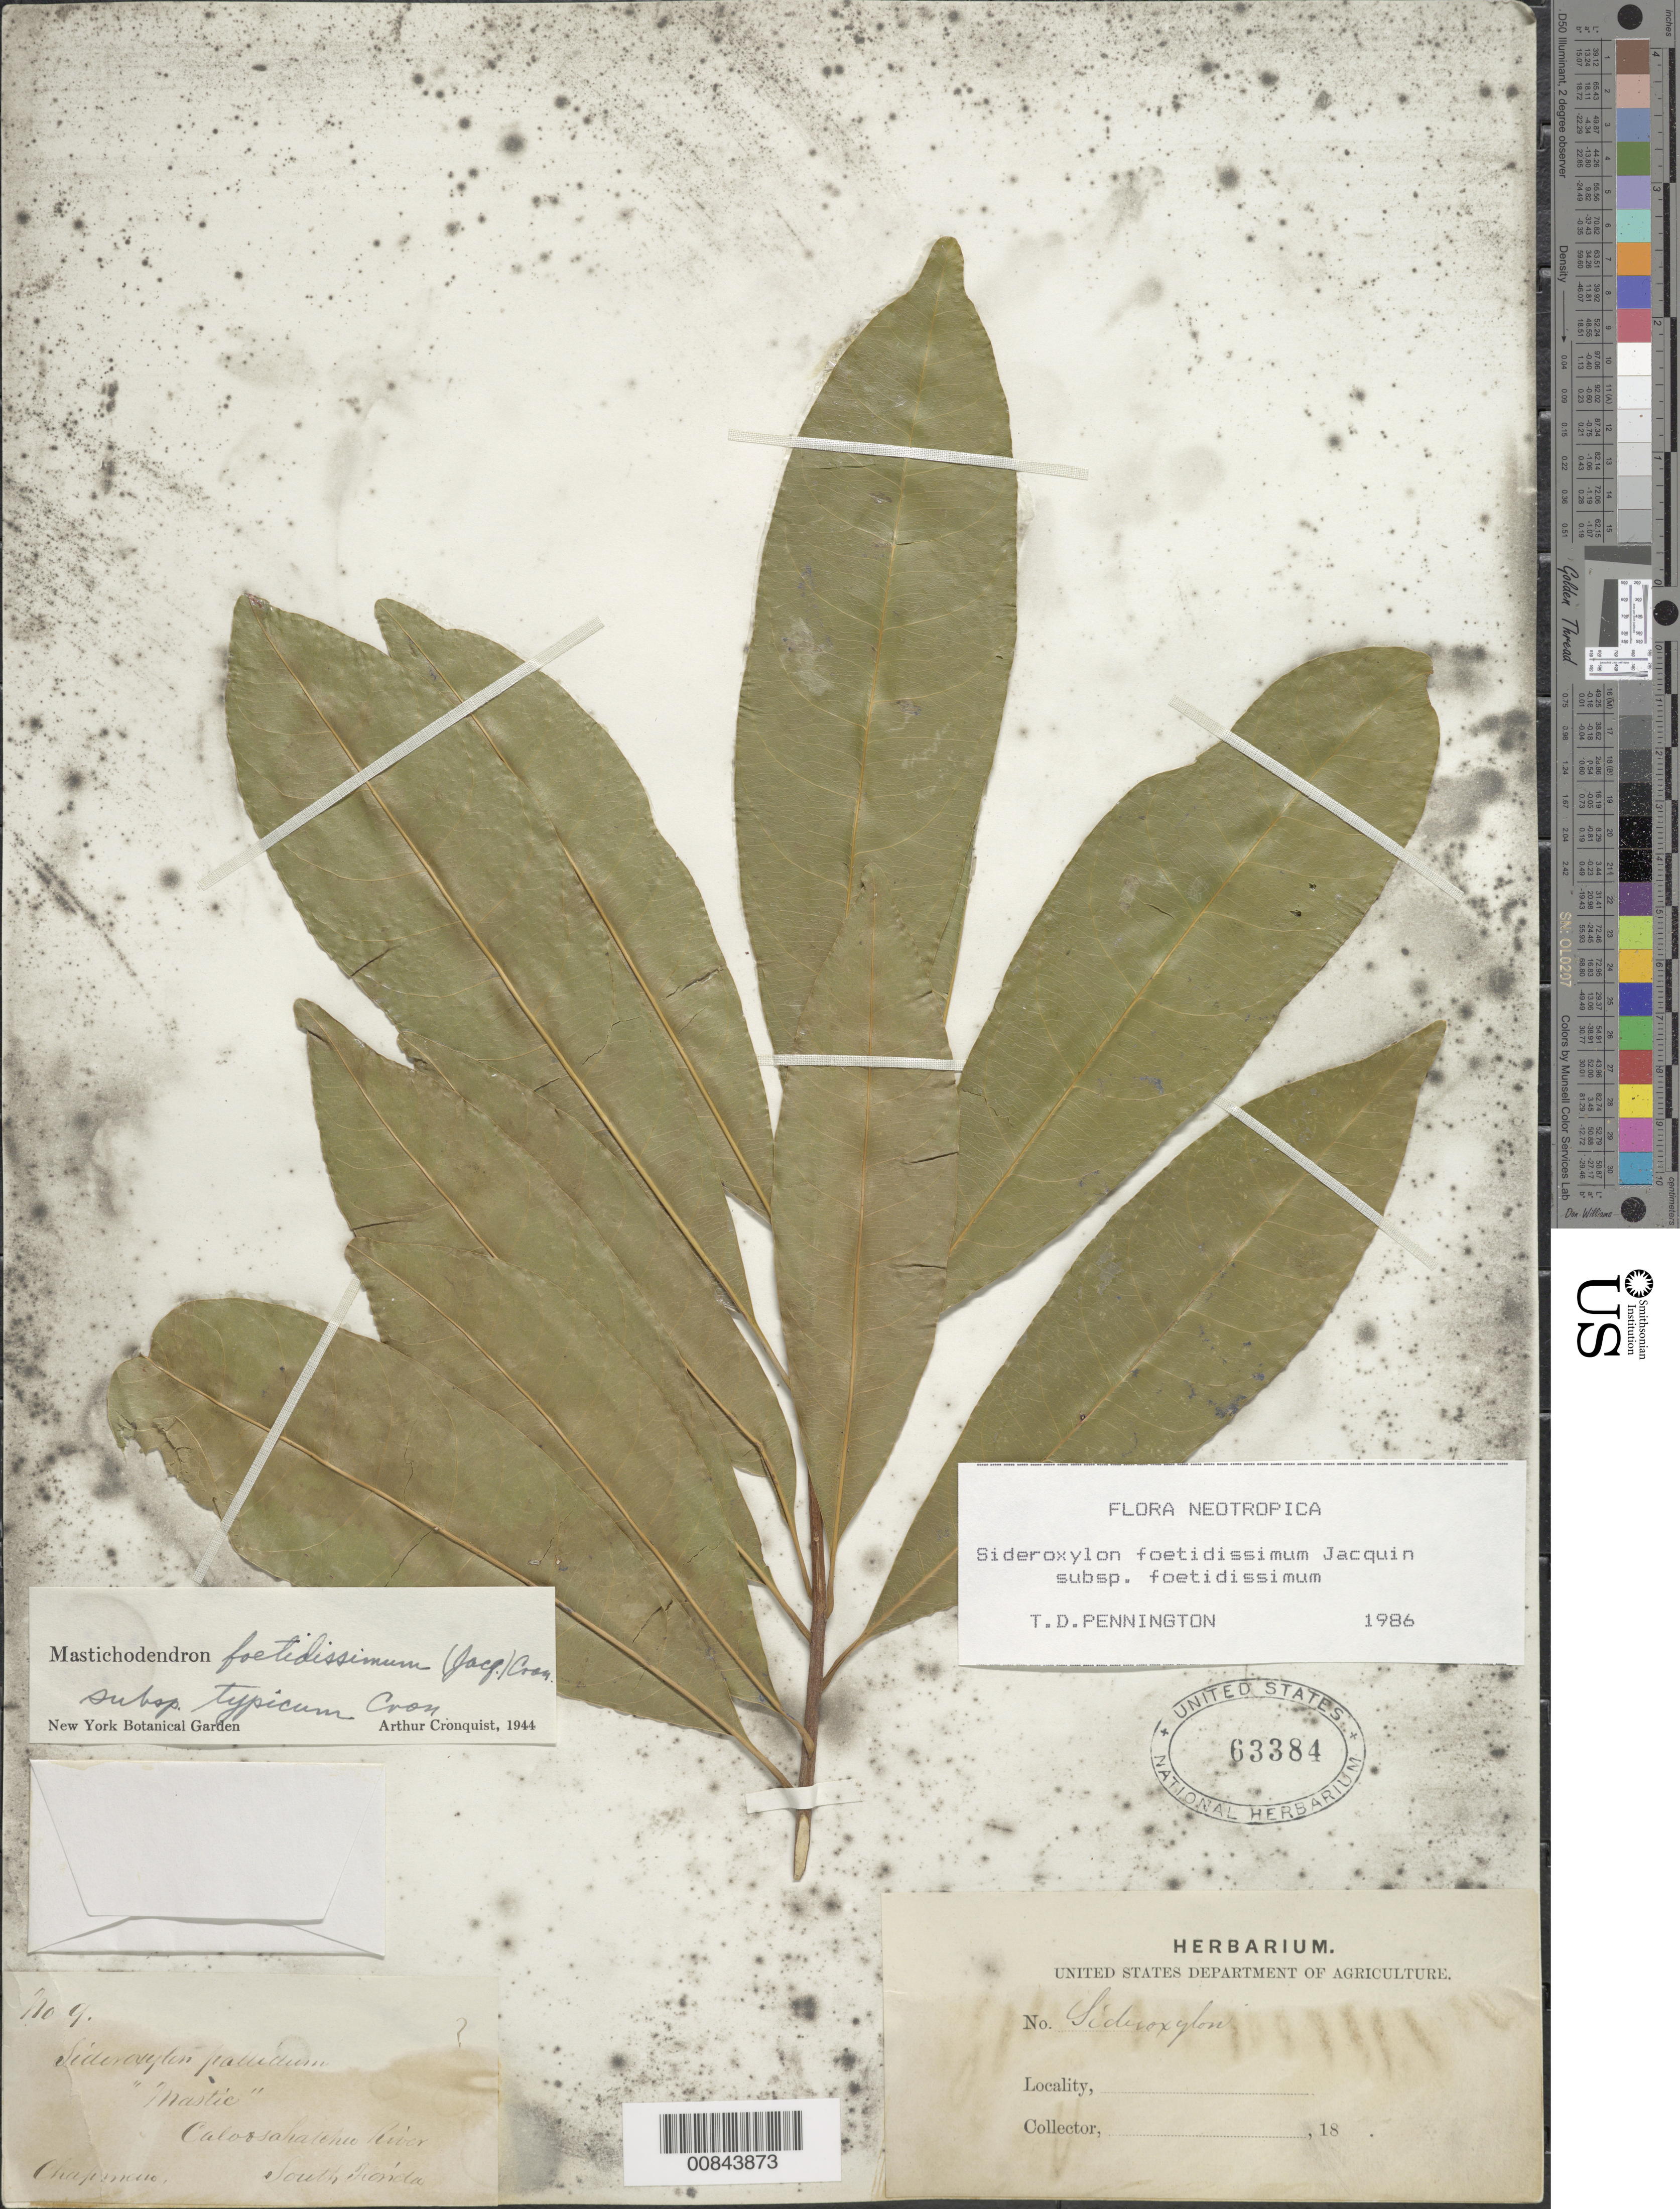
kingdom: Plantae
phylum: Tracheophyta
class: Magnoliopsida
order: Ericales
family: Sapotaceae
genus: Mastichodendron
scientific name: Mastichodendron foetidissimum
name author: (Jacq.) Cronq.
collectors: A. W. Chapman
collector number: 9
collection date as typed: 18--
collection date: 1800/1899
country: United States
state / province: Florida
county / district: Lee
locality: Caloosahatchee River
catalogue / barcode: US 63384